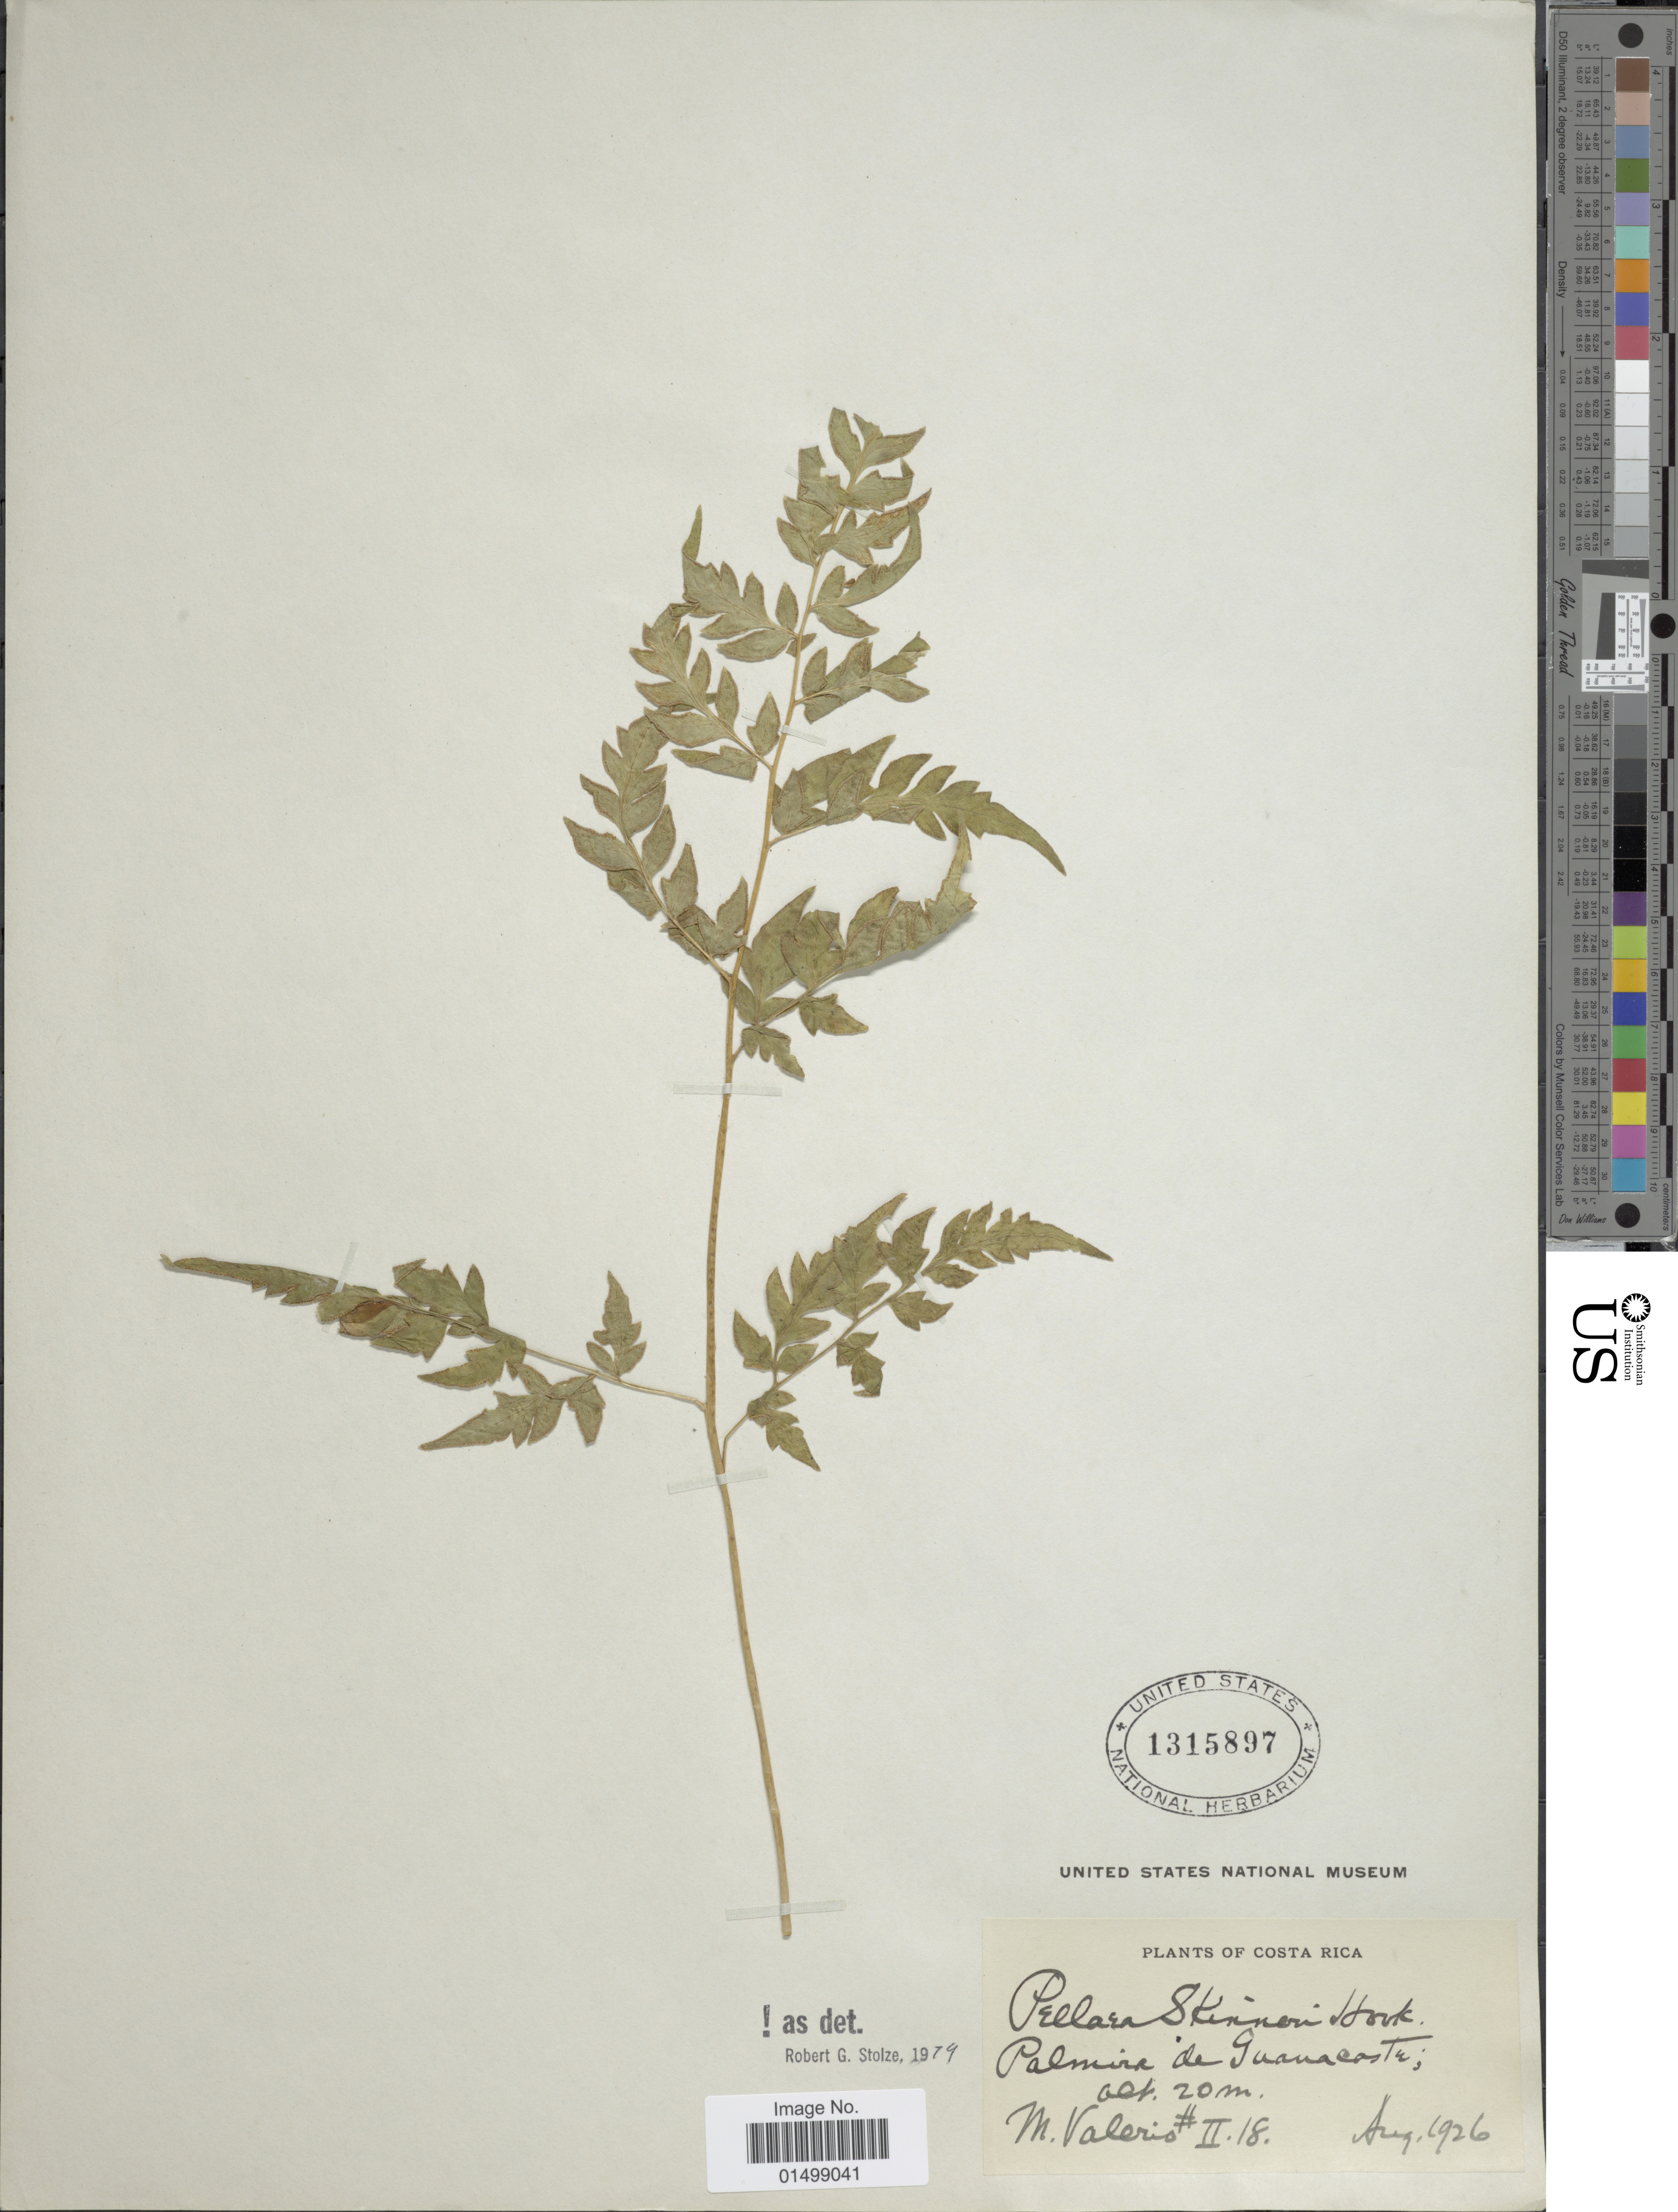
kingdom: Plantae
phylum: Tracheophyta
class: Polypodiopsida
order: Polypodiales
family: Pteridaceae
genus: Cheilanthes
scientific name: Cheilanthes skinneri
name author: (Hook.) T. Moore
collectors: M. Valerio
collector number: II.18.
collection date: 1926-08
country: Costa Rica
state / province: Guanacaste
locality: Palmira de Guanacaste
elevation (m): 20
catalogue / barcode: US 1315897